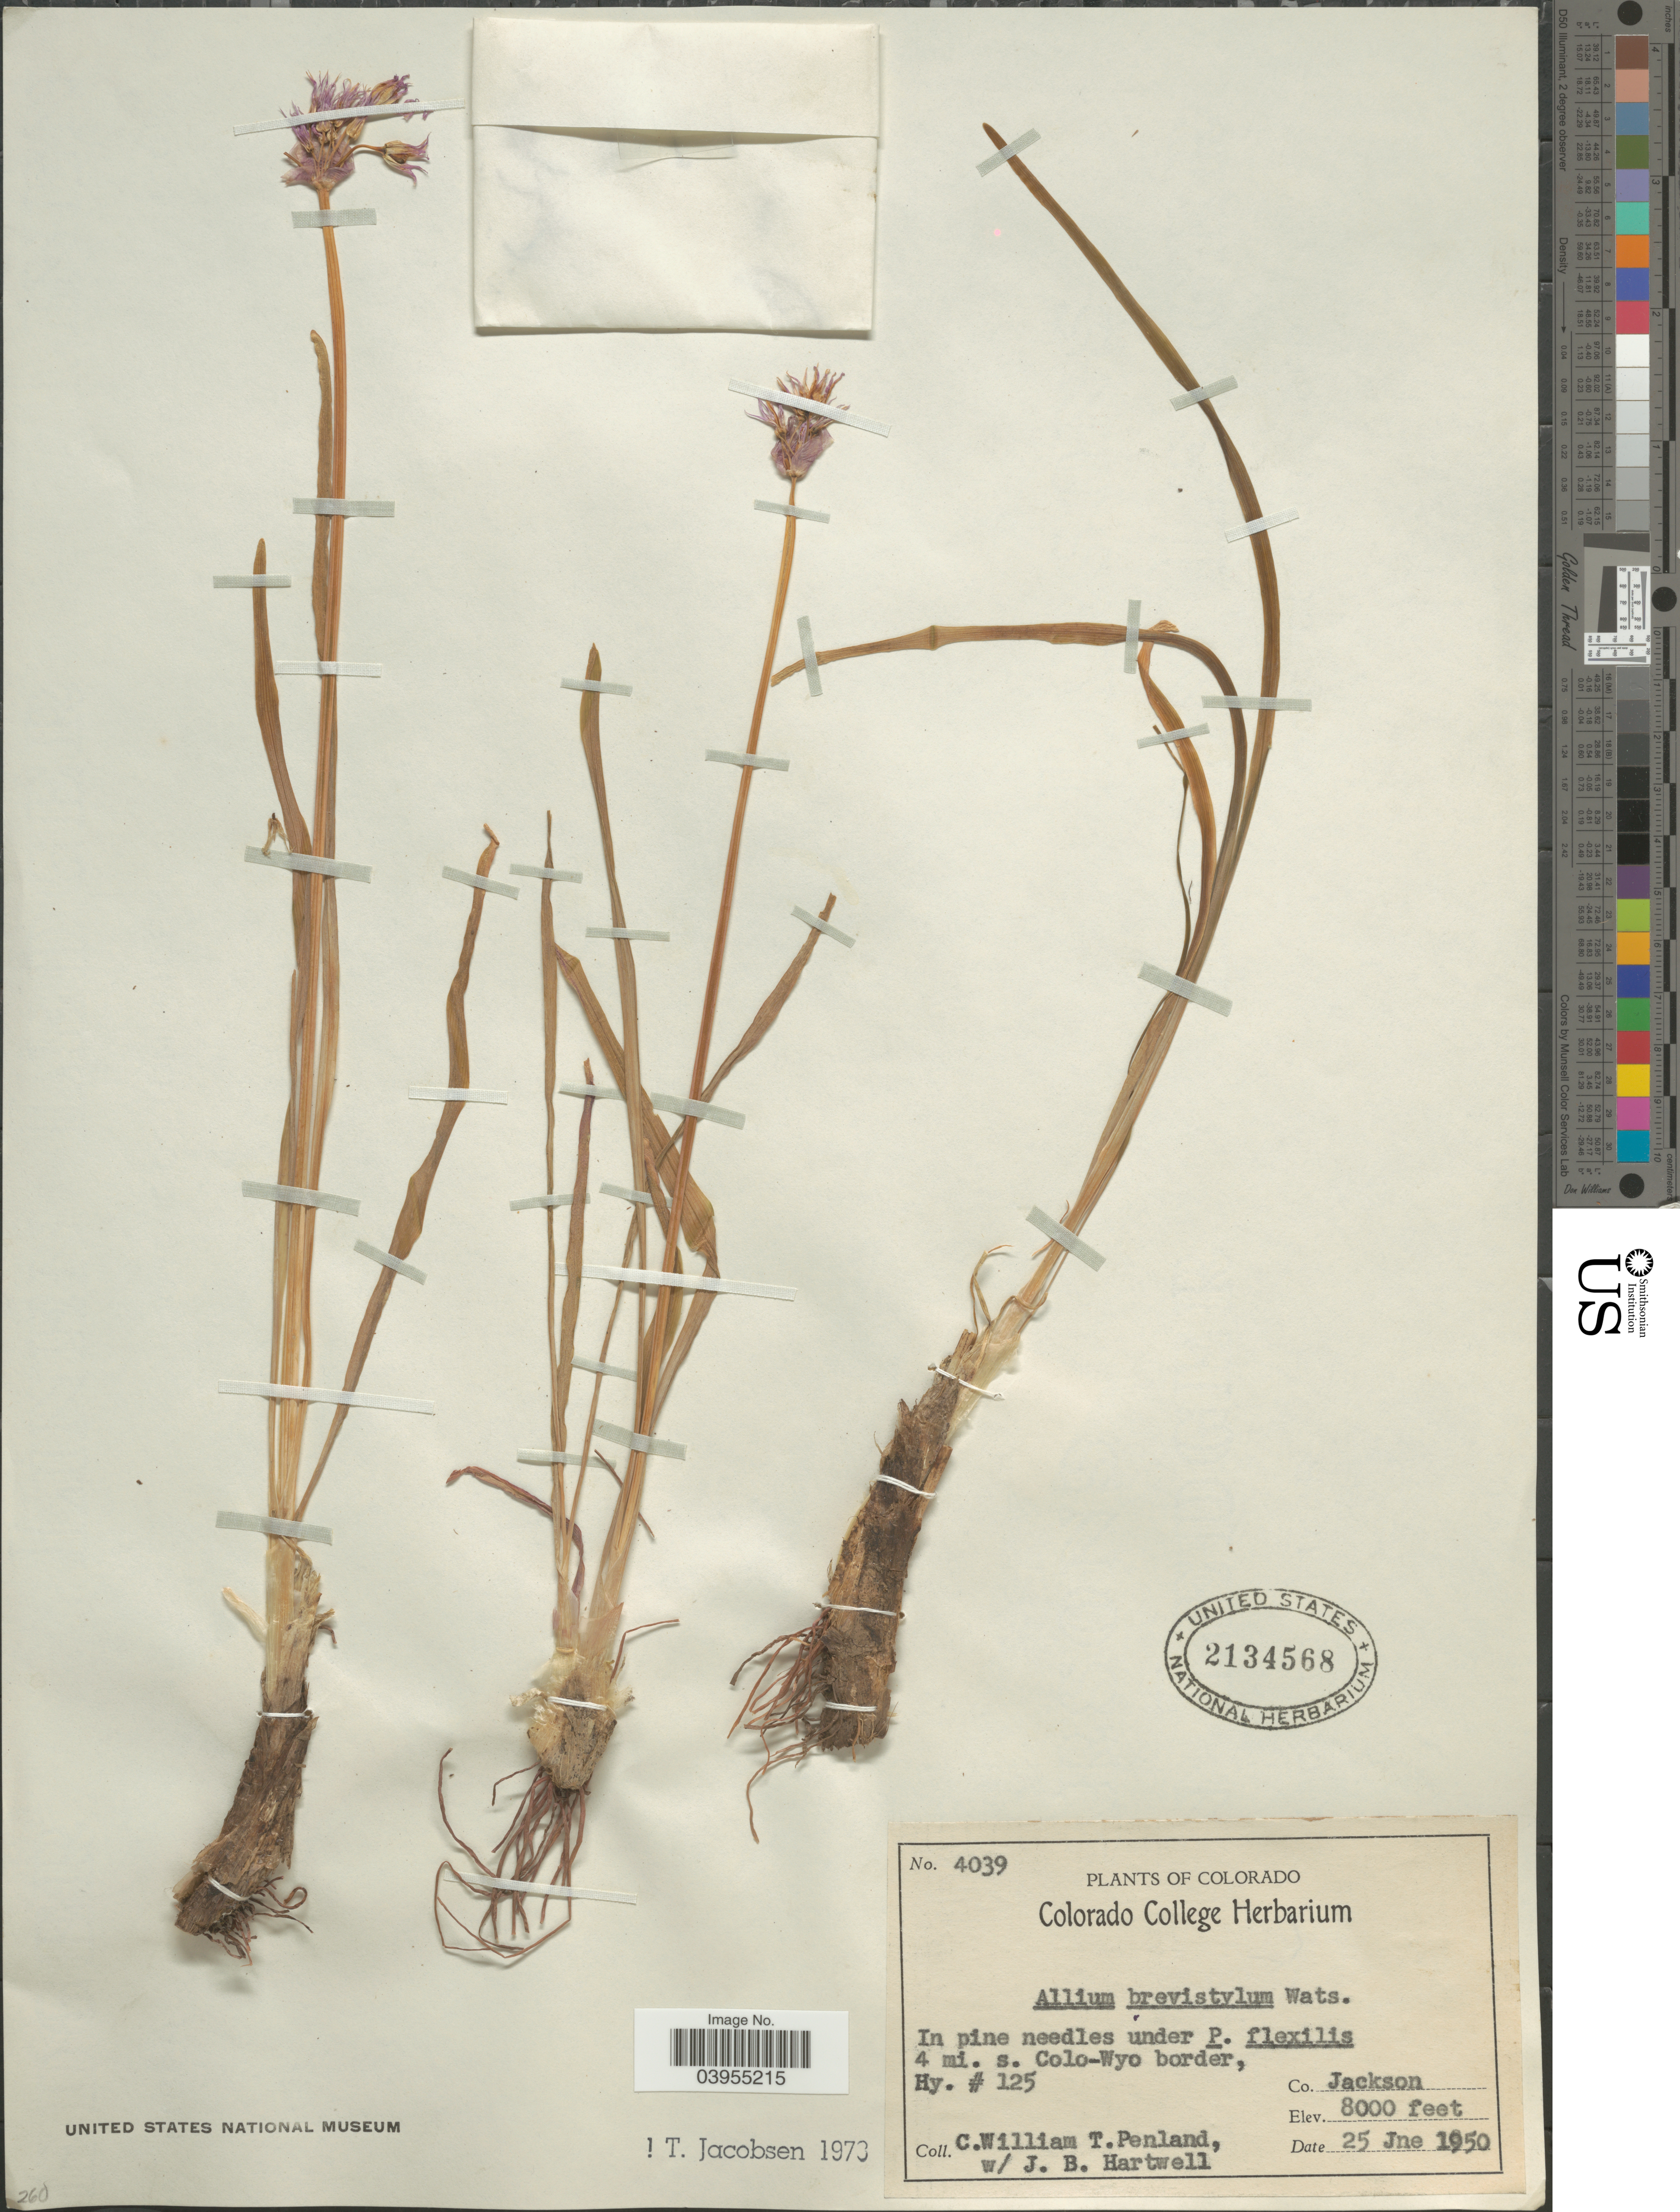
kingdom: Plantae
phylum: Tracheophyta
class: Liliopsida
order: Asparagales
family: Amaryllidaceae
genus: Allium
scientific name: Allium brevistylum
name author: S. Watson in C. King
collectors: C. W. Penland & J. Hartwell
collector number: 4039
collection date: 1950-06-25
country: United States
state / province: Colorado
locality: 4 mi. s. Colo-Wyo border, Hy. # 125. Co. Jackson.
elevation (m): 2438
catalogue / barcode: US 2134568